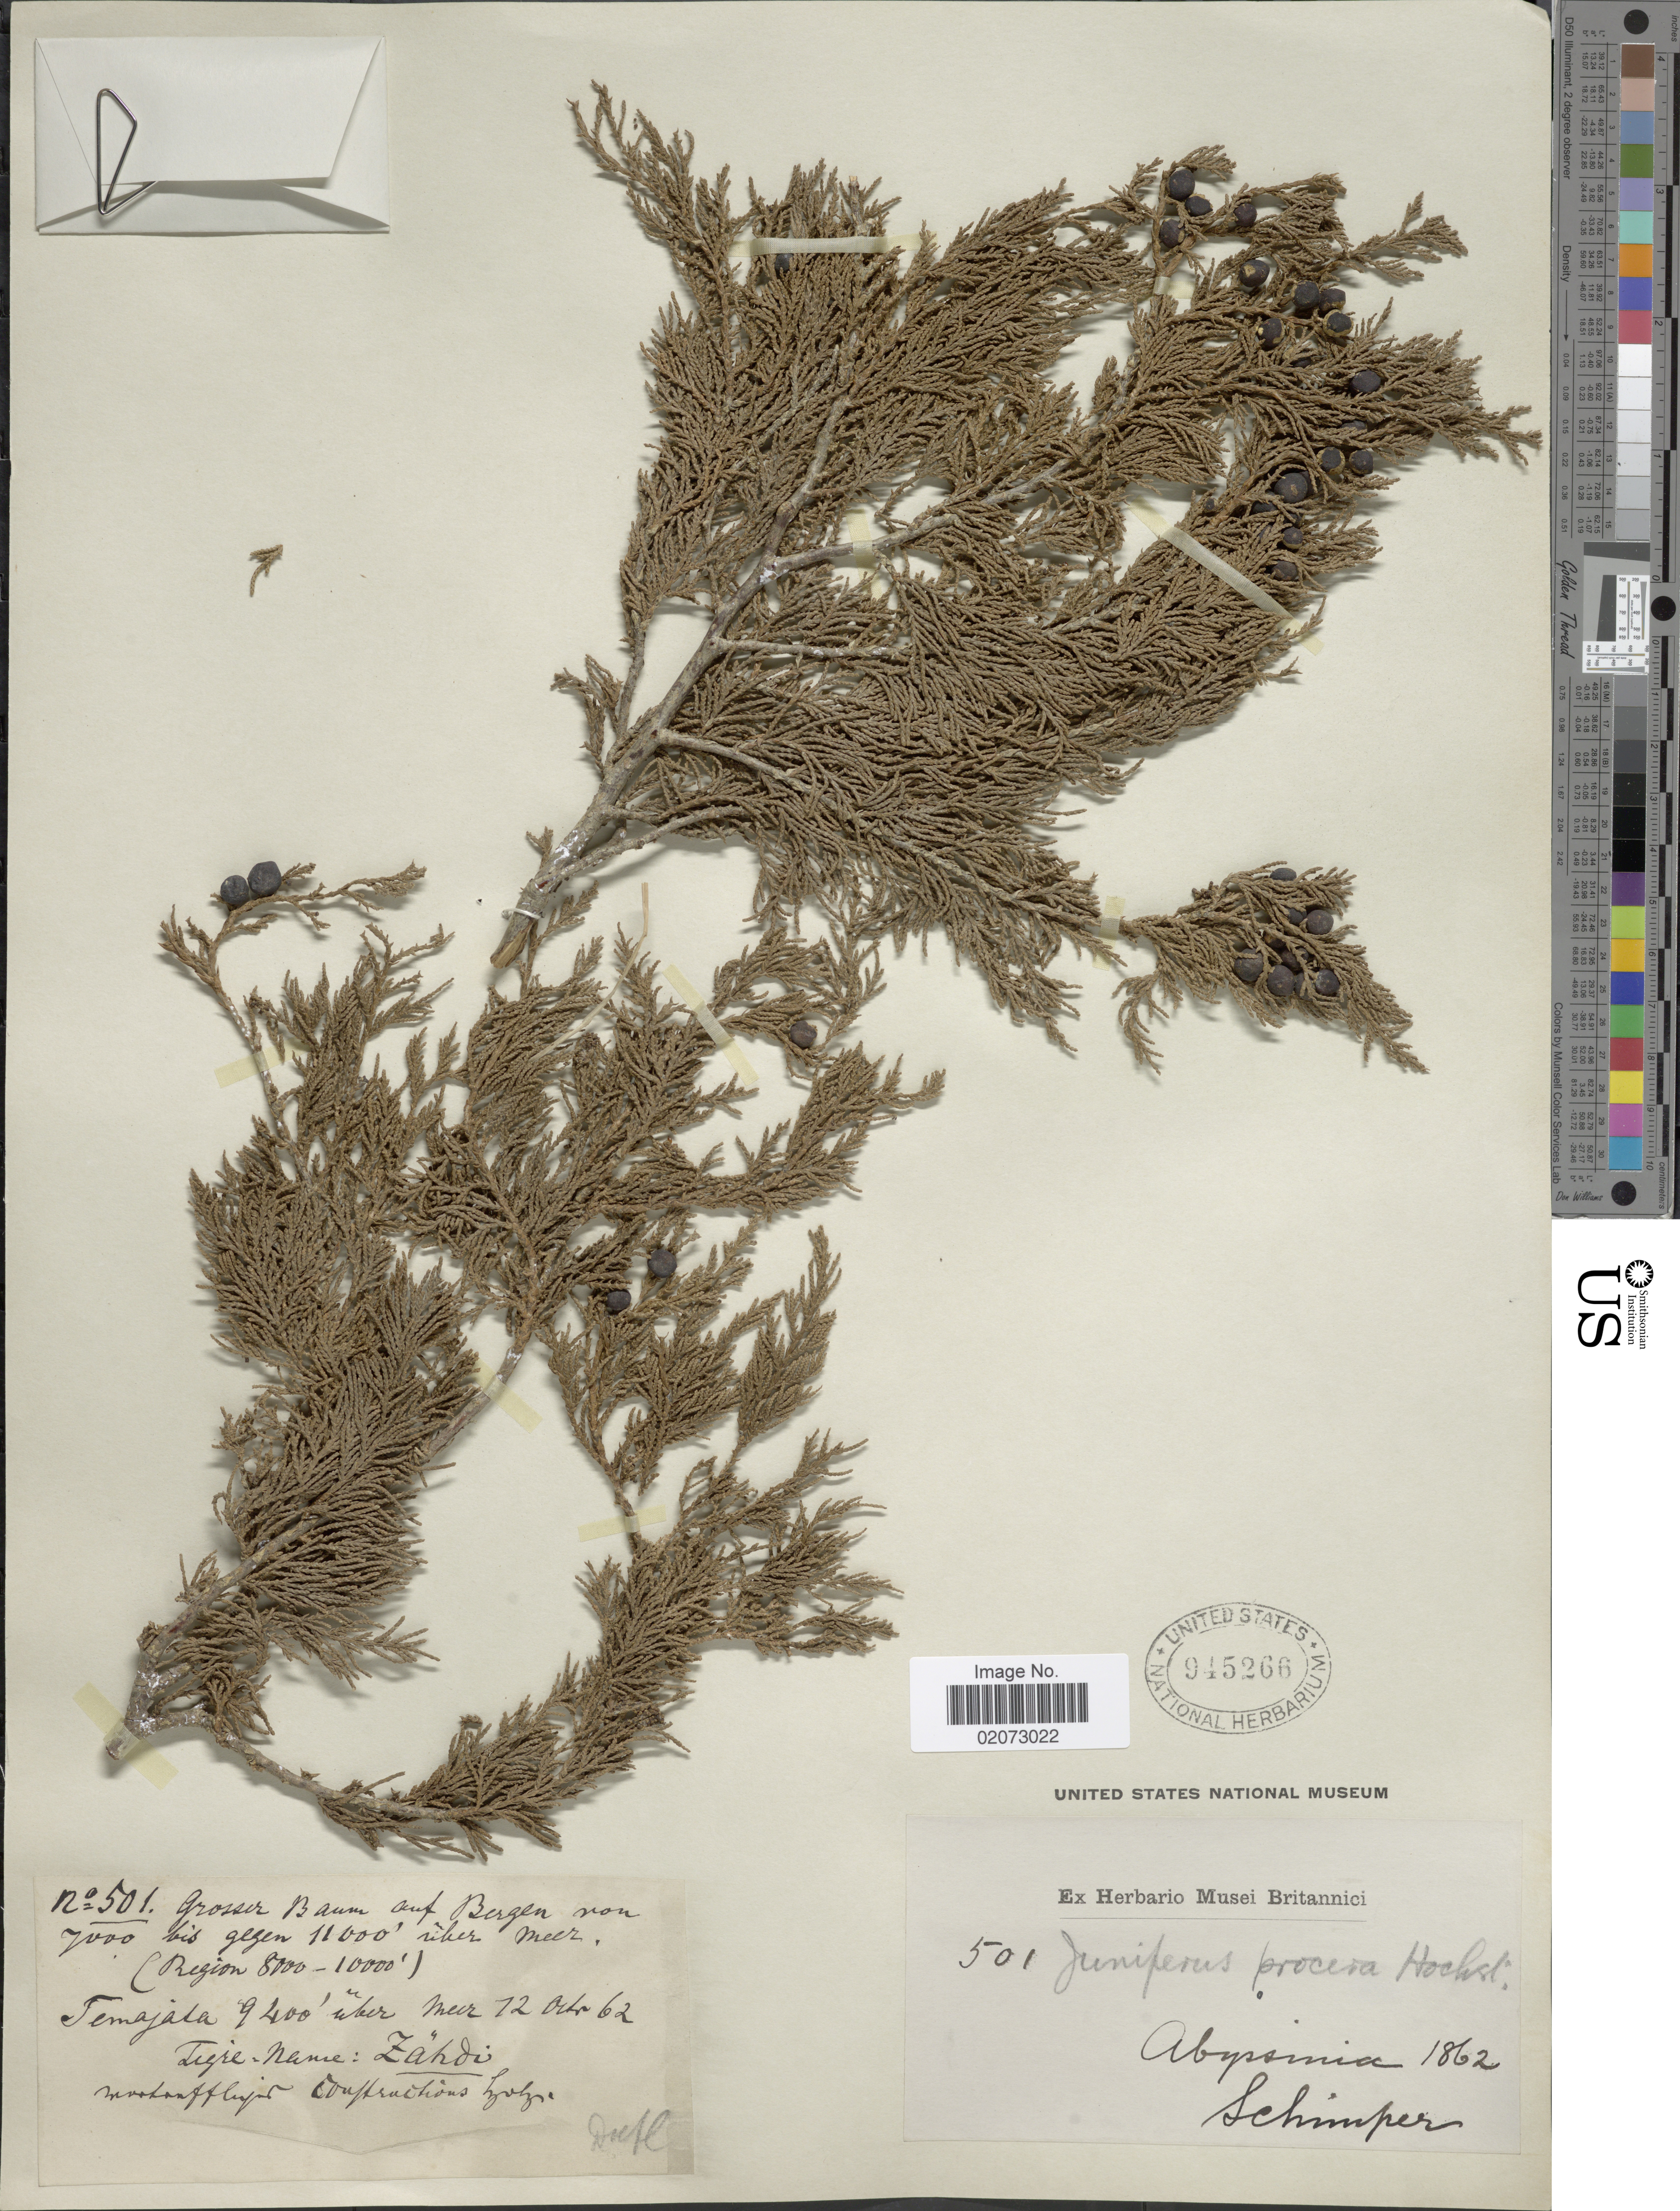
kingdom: Plantae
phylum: Tracheophyta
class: Pinopsida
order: Pinales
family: Cupressaceae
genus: Juniperus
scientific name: Juniperus procera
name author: Hochst. ex Endl.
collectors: -. Schimper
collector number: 501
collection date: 1862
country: Eritrea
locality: Abyssinia.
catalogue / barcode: US 945266